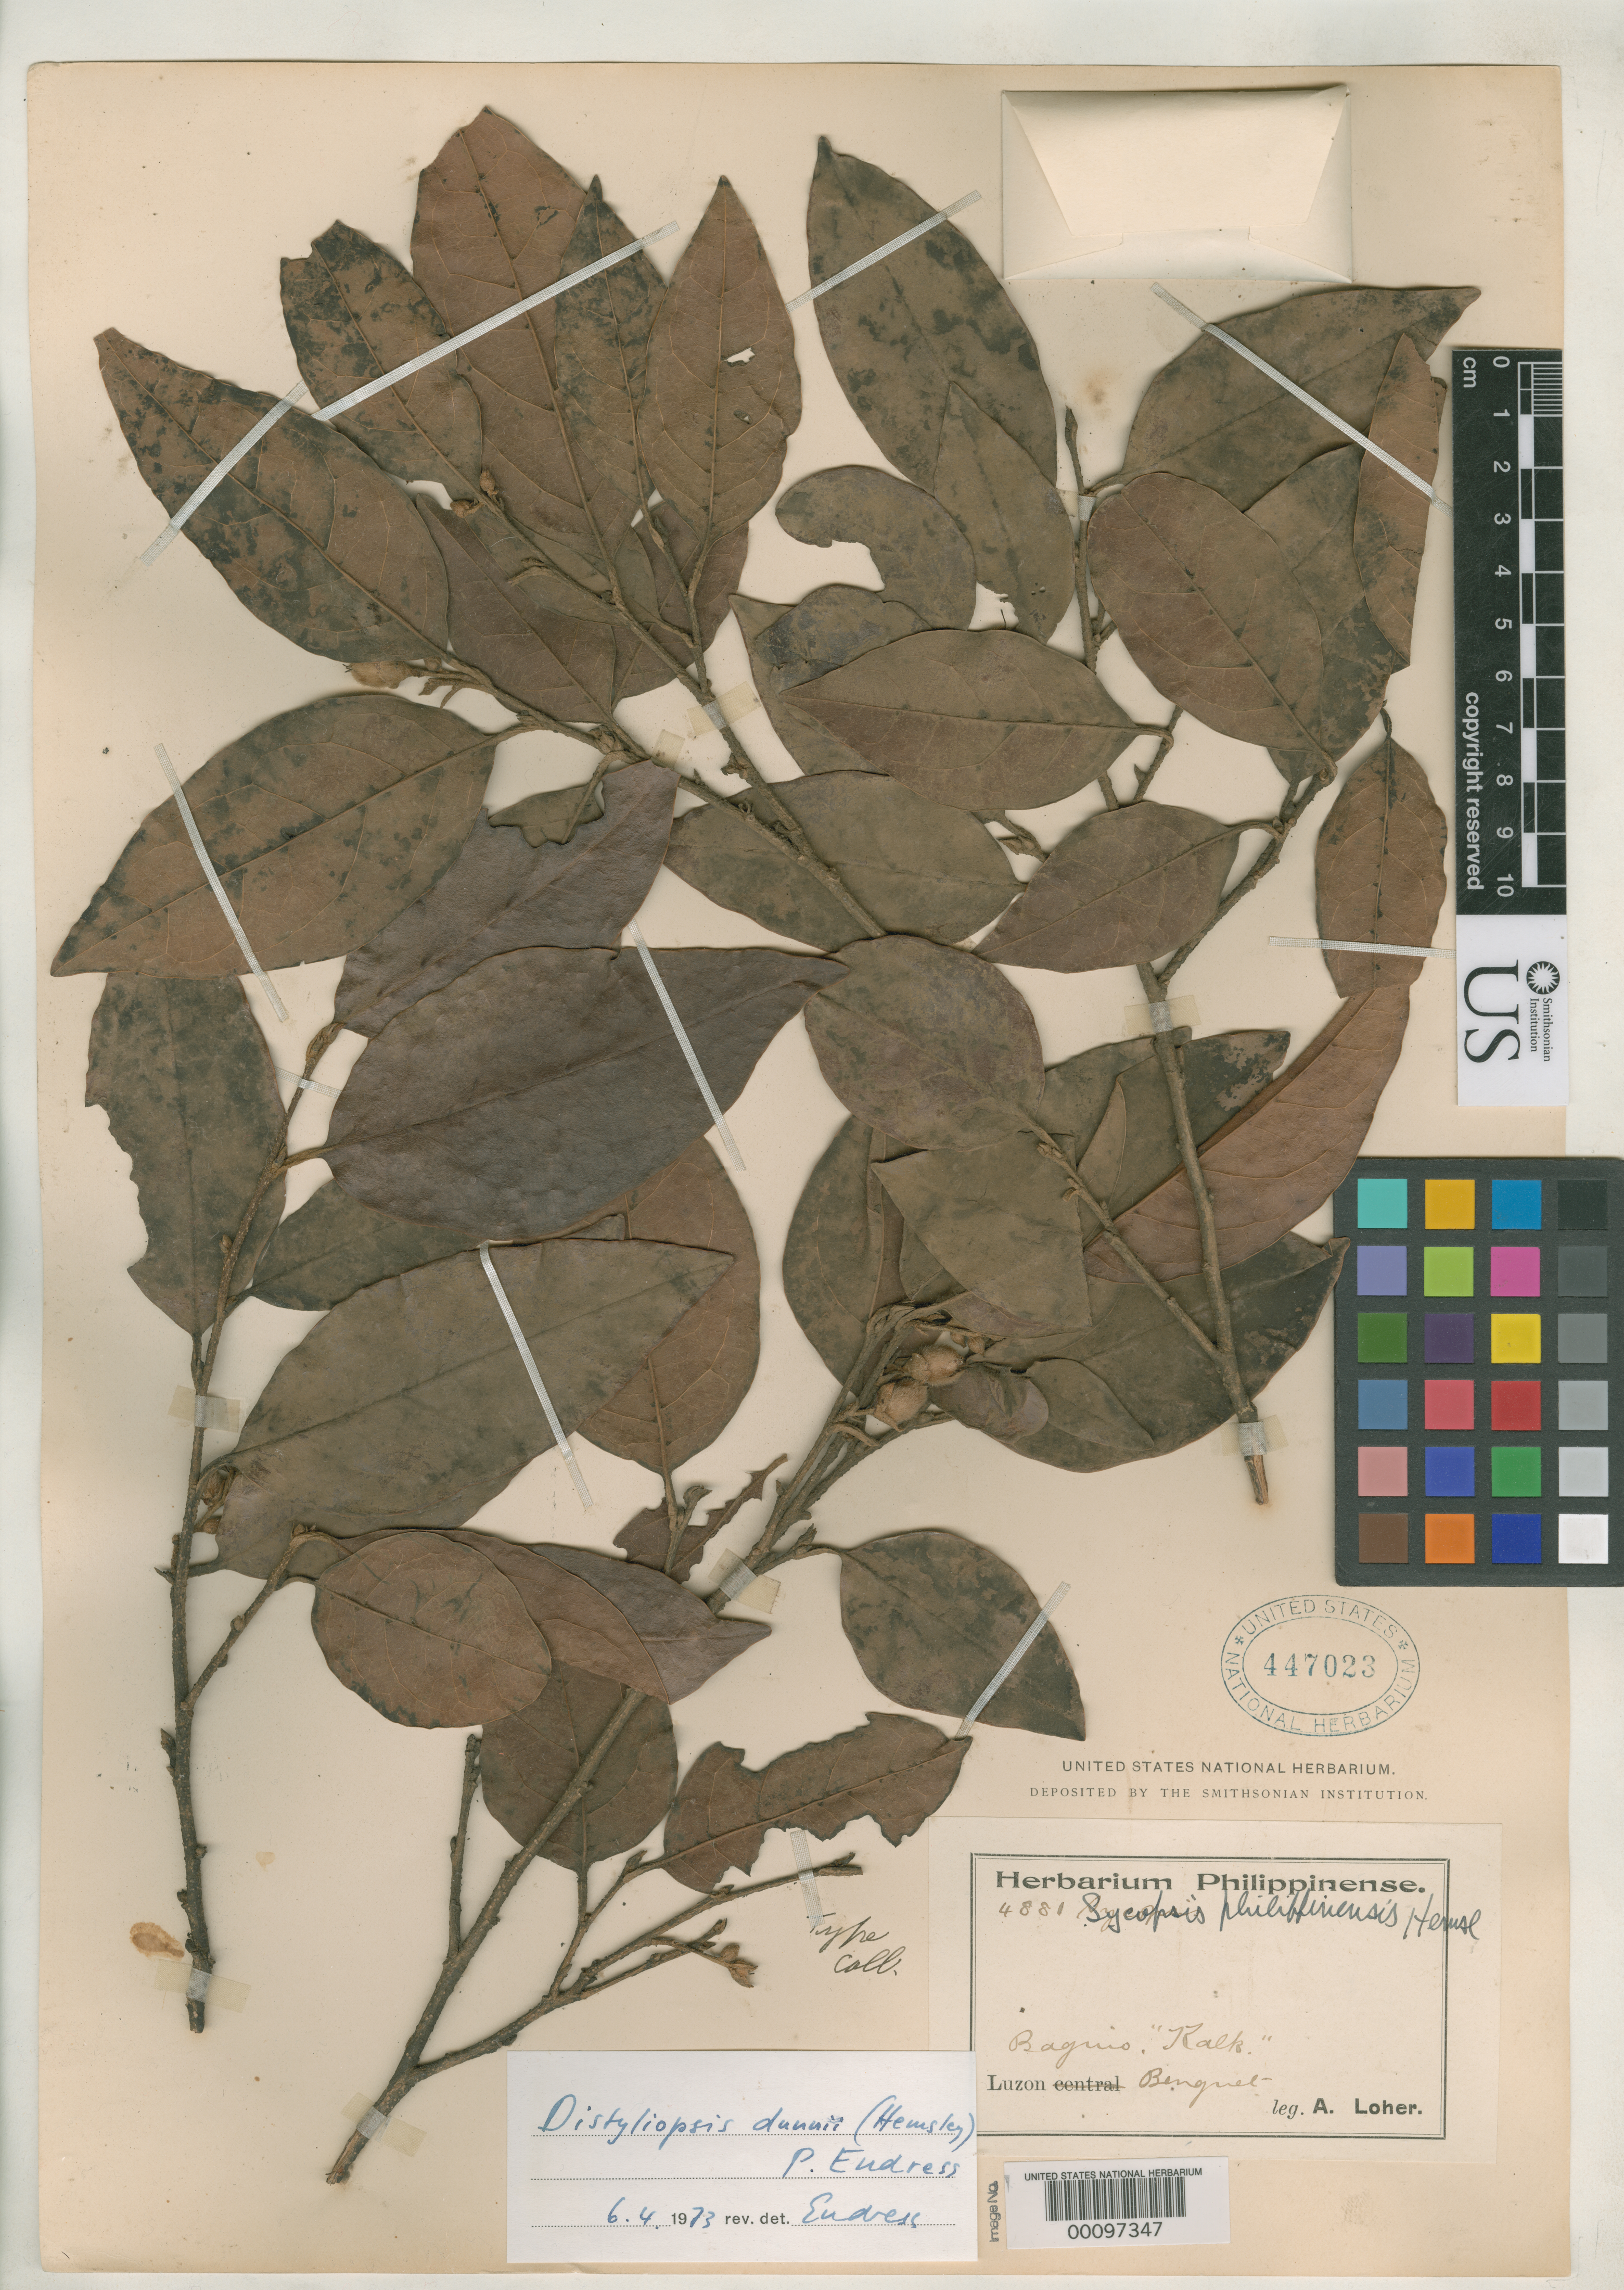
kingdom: Plantae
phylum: Tracheophyta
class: Magnoliopsida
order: Saxifragales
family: Hamamelidaceae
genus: Sycopsis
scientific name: Sycopsis philippinensis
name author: Hemsl.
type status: Isotype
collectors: A. Loher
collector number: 4881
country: Philippines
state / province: Cordillera (Administrative Region)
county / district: Benguet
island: Luzon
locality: Baguio, "Kalk".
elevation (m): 1500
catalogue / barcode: US 447023